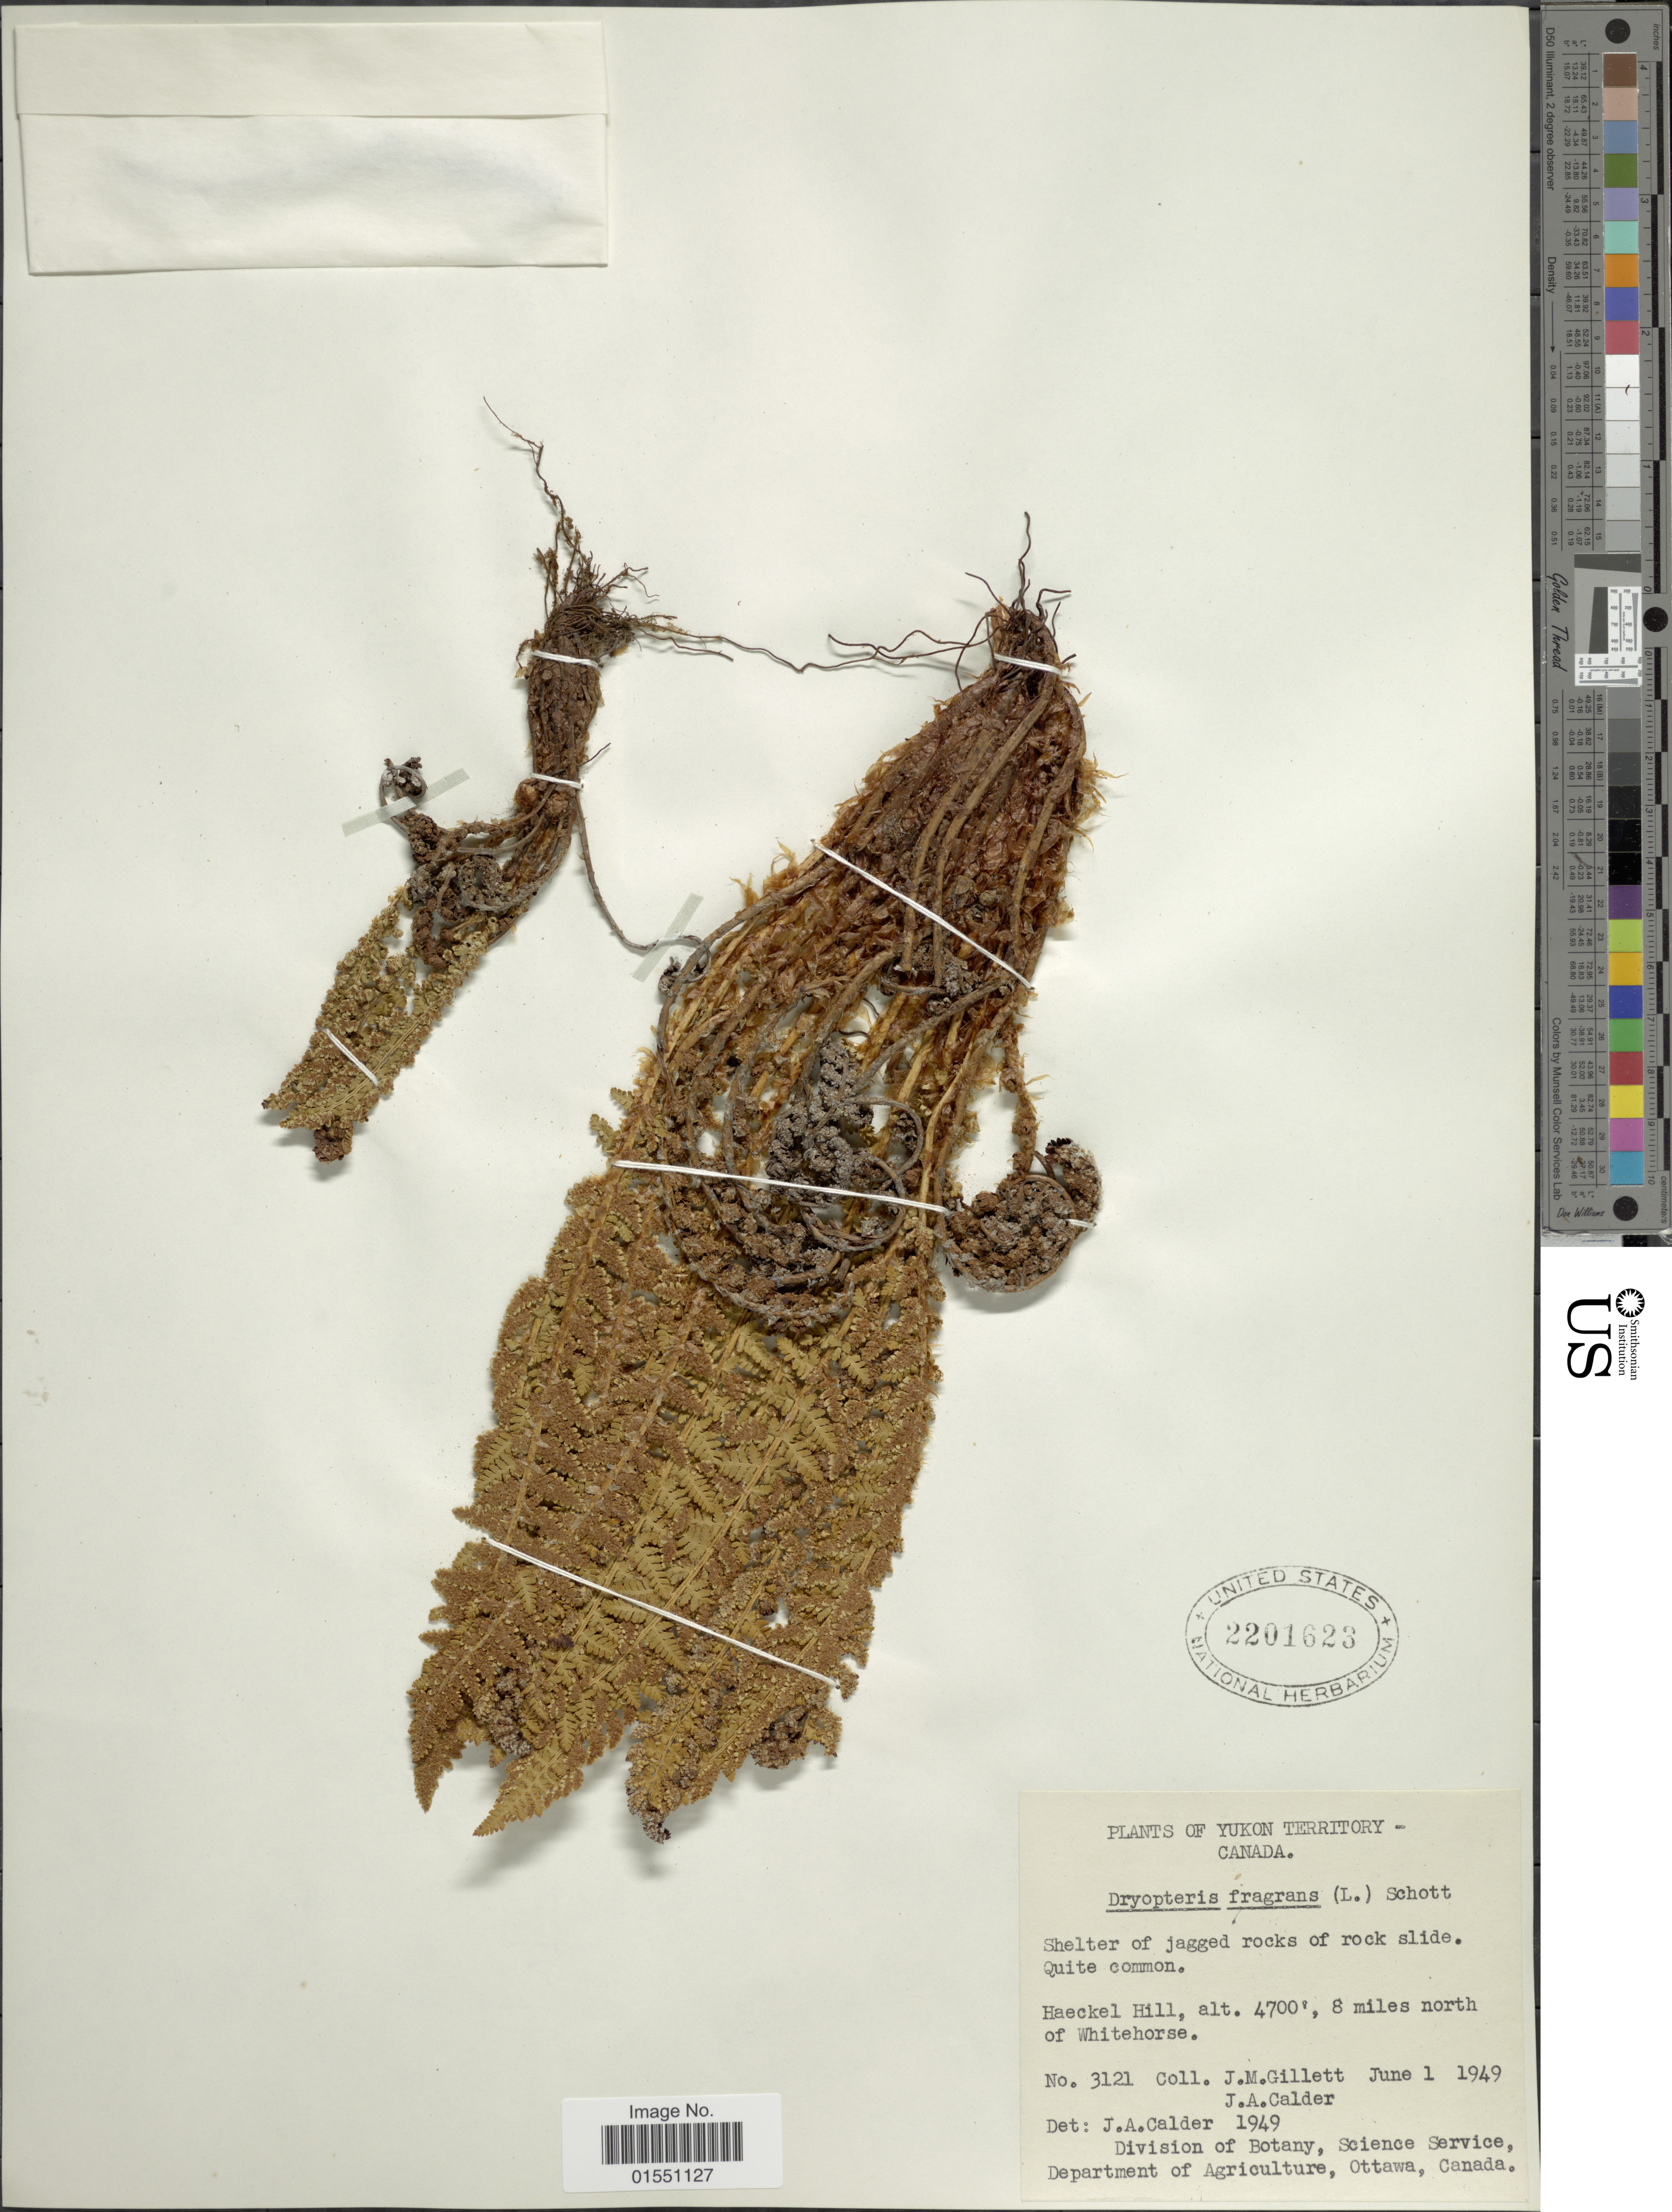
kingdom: Plantae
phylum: Tracheophyta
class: Polypodiopsida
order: Polypodiales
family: Dryopteridaceae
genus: Dryopteris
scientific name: Dryopteris fragrans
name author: (L.) Schott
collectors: J. M. Gillett & J. A. Calder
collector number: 3121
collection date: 1949-06-01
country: Canada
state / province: Yukon Territory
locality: Haeckel Hill, 8 miles north of Whitehorse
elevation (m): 1433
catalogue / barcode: US 2201623